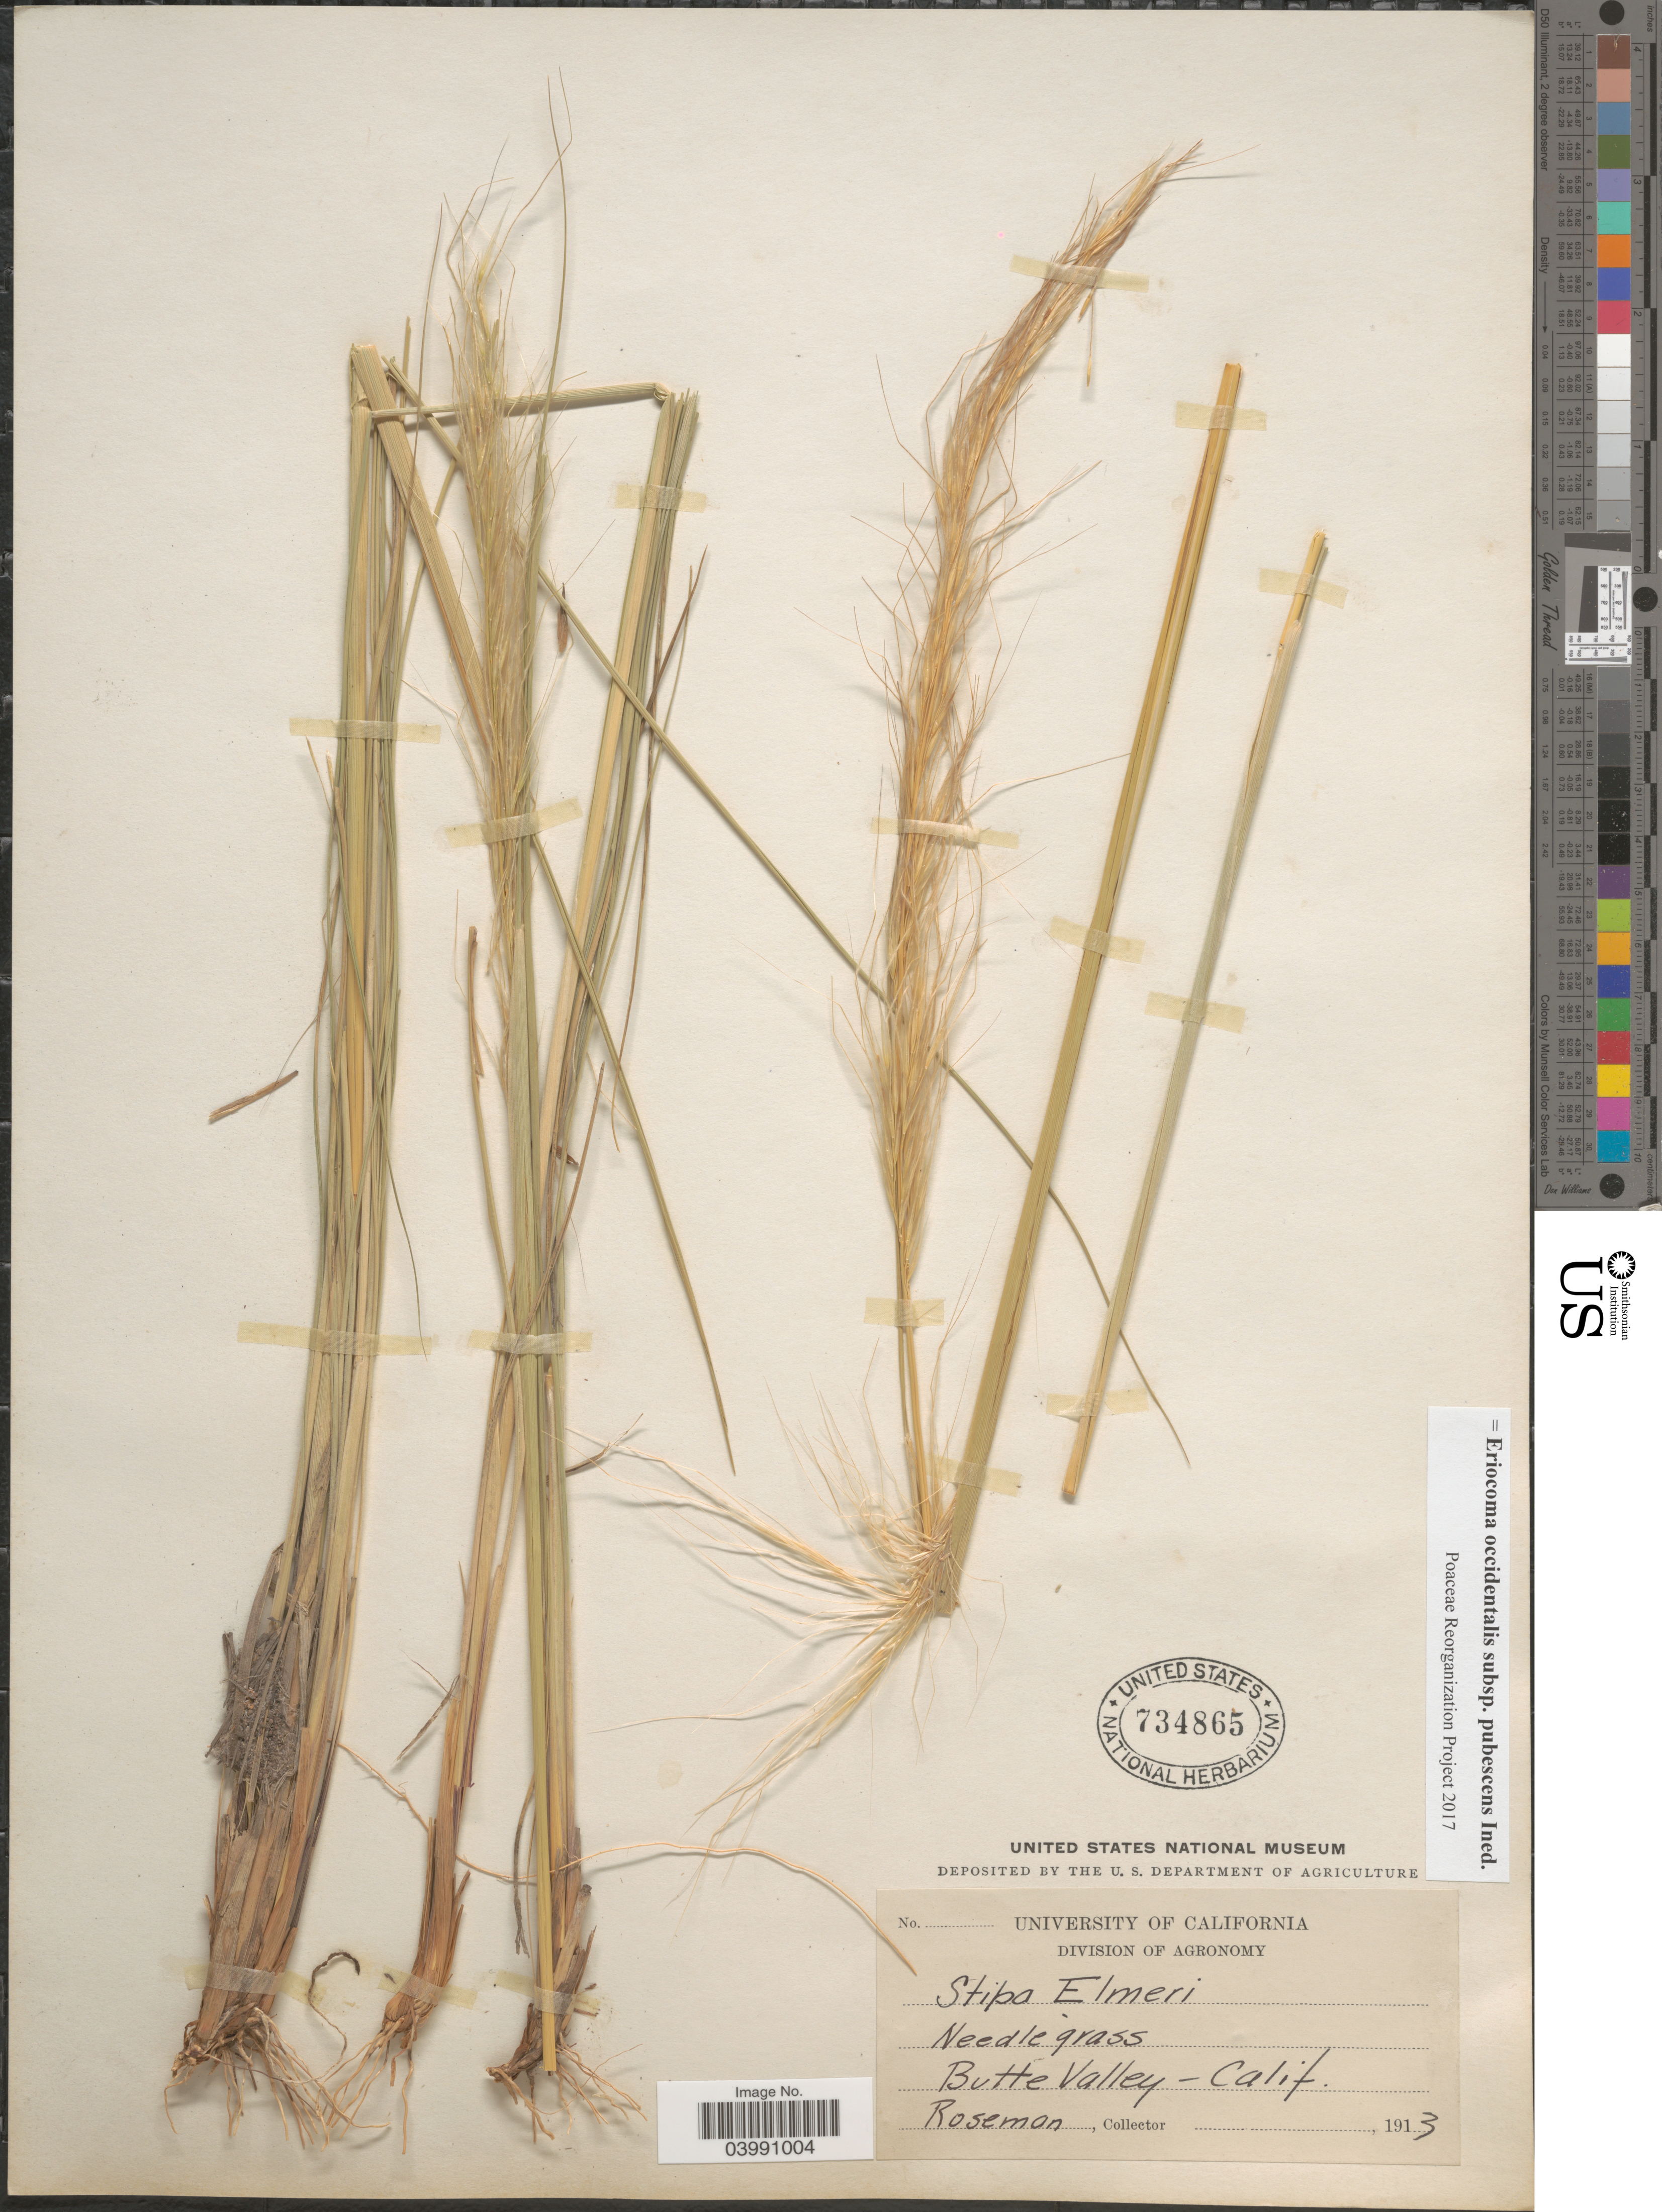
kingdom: Plantae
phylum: Tracheophyta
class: Liliopsida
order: Poales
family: Poaceae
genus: Eriocoma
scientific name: Eriocoma occidentalis subsp. pubescens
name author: (Vasey) Romasch.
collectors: Roseman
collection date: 1913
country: United States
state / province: California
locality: Butte Valley.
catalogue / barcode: US 734865